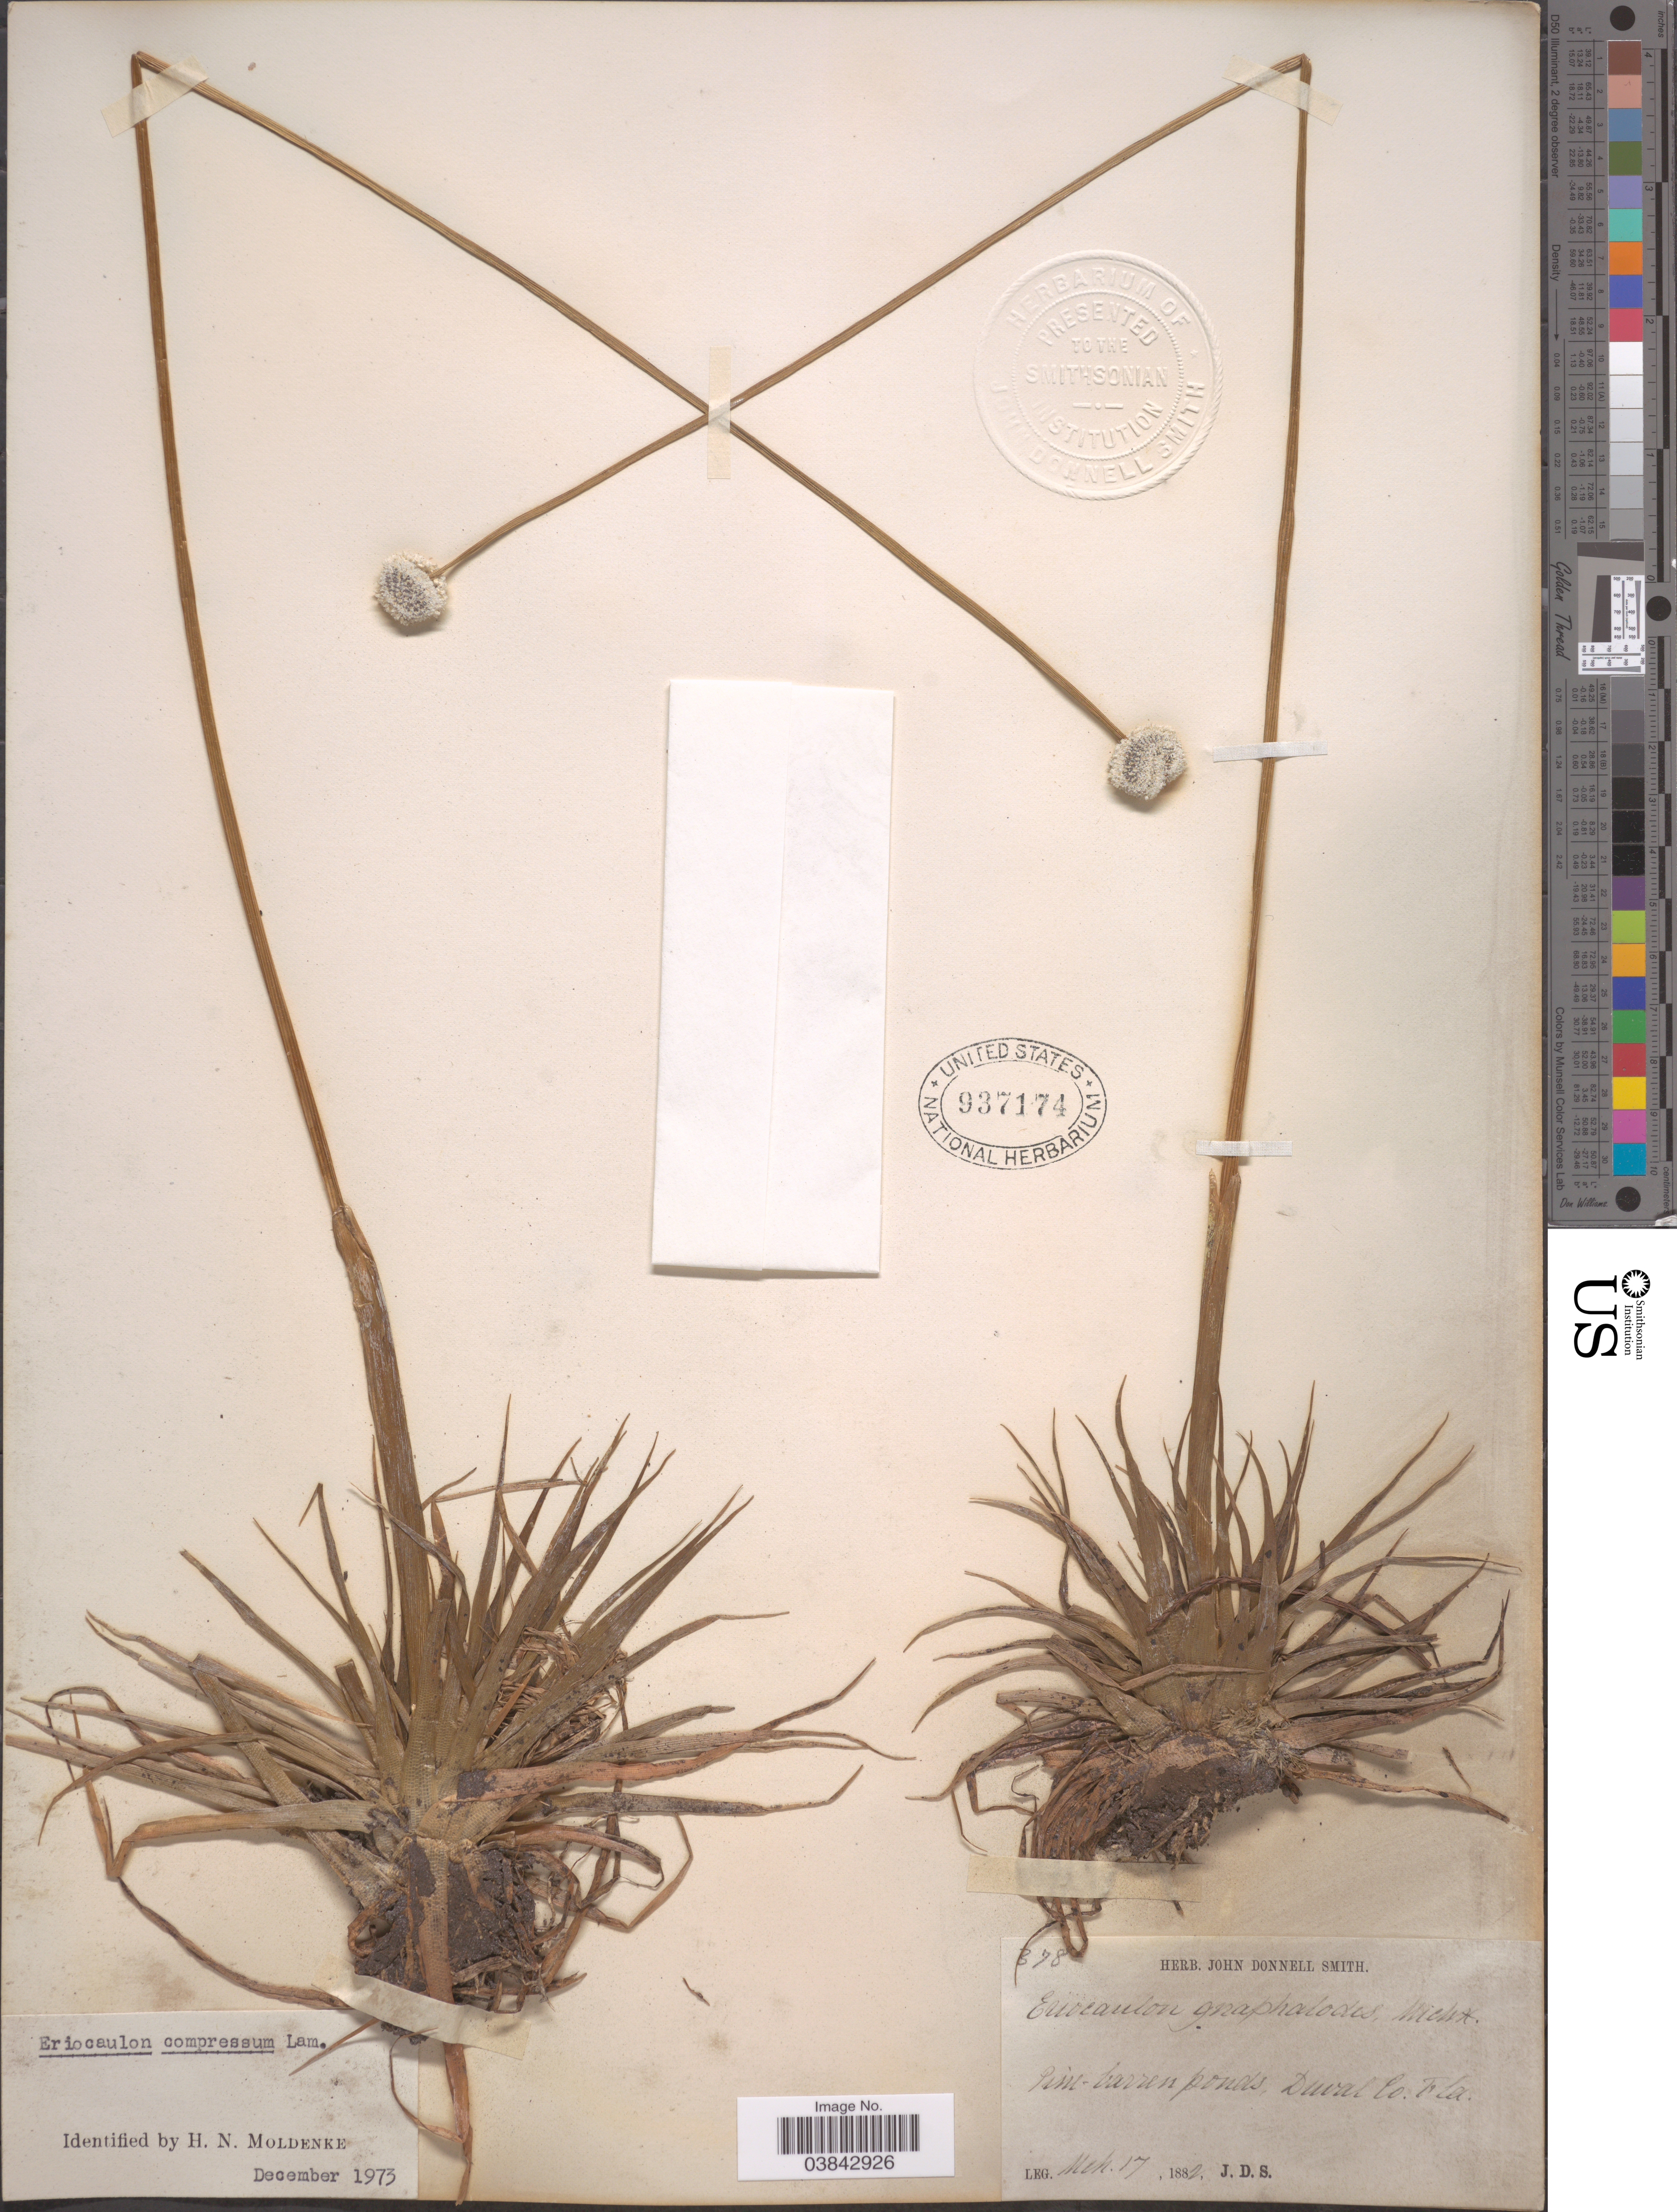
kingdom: Plantae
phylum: Tracheophyta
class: Liliopsida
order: Poales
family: Eriocaulaceae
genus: Eriocaulon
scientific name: Eriocaulon compressum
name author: Lam.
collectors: J. Donnell Smith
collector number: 378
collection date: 1882-03-17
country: United States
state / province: Florida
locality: Duval Co.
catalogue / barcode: US 937174